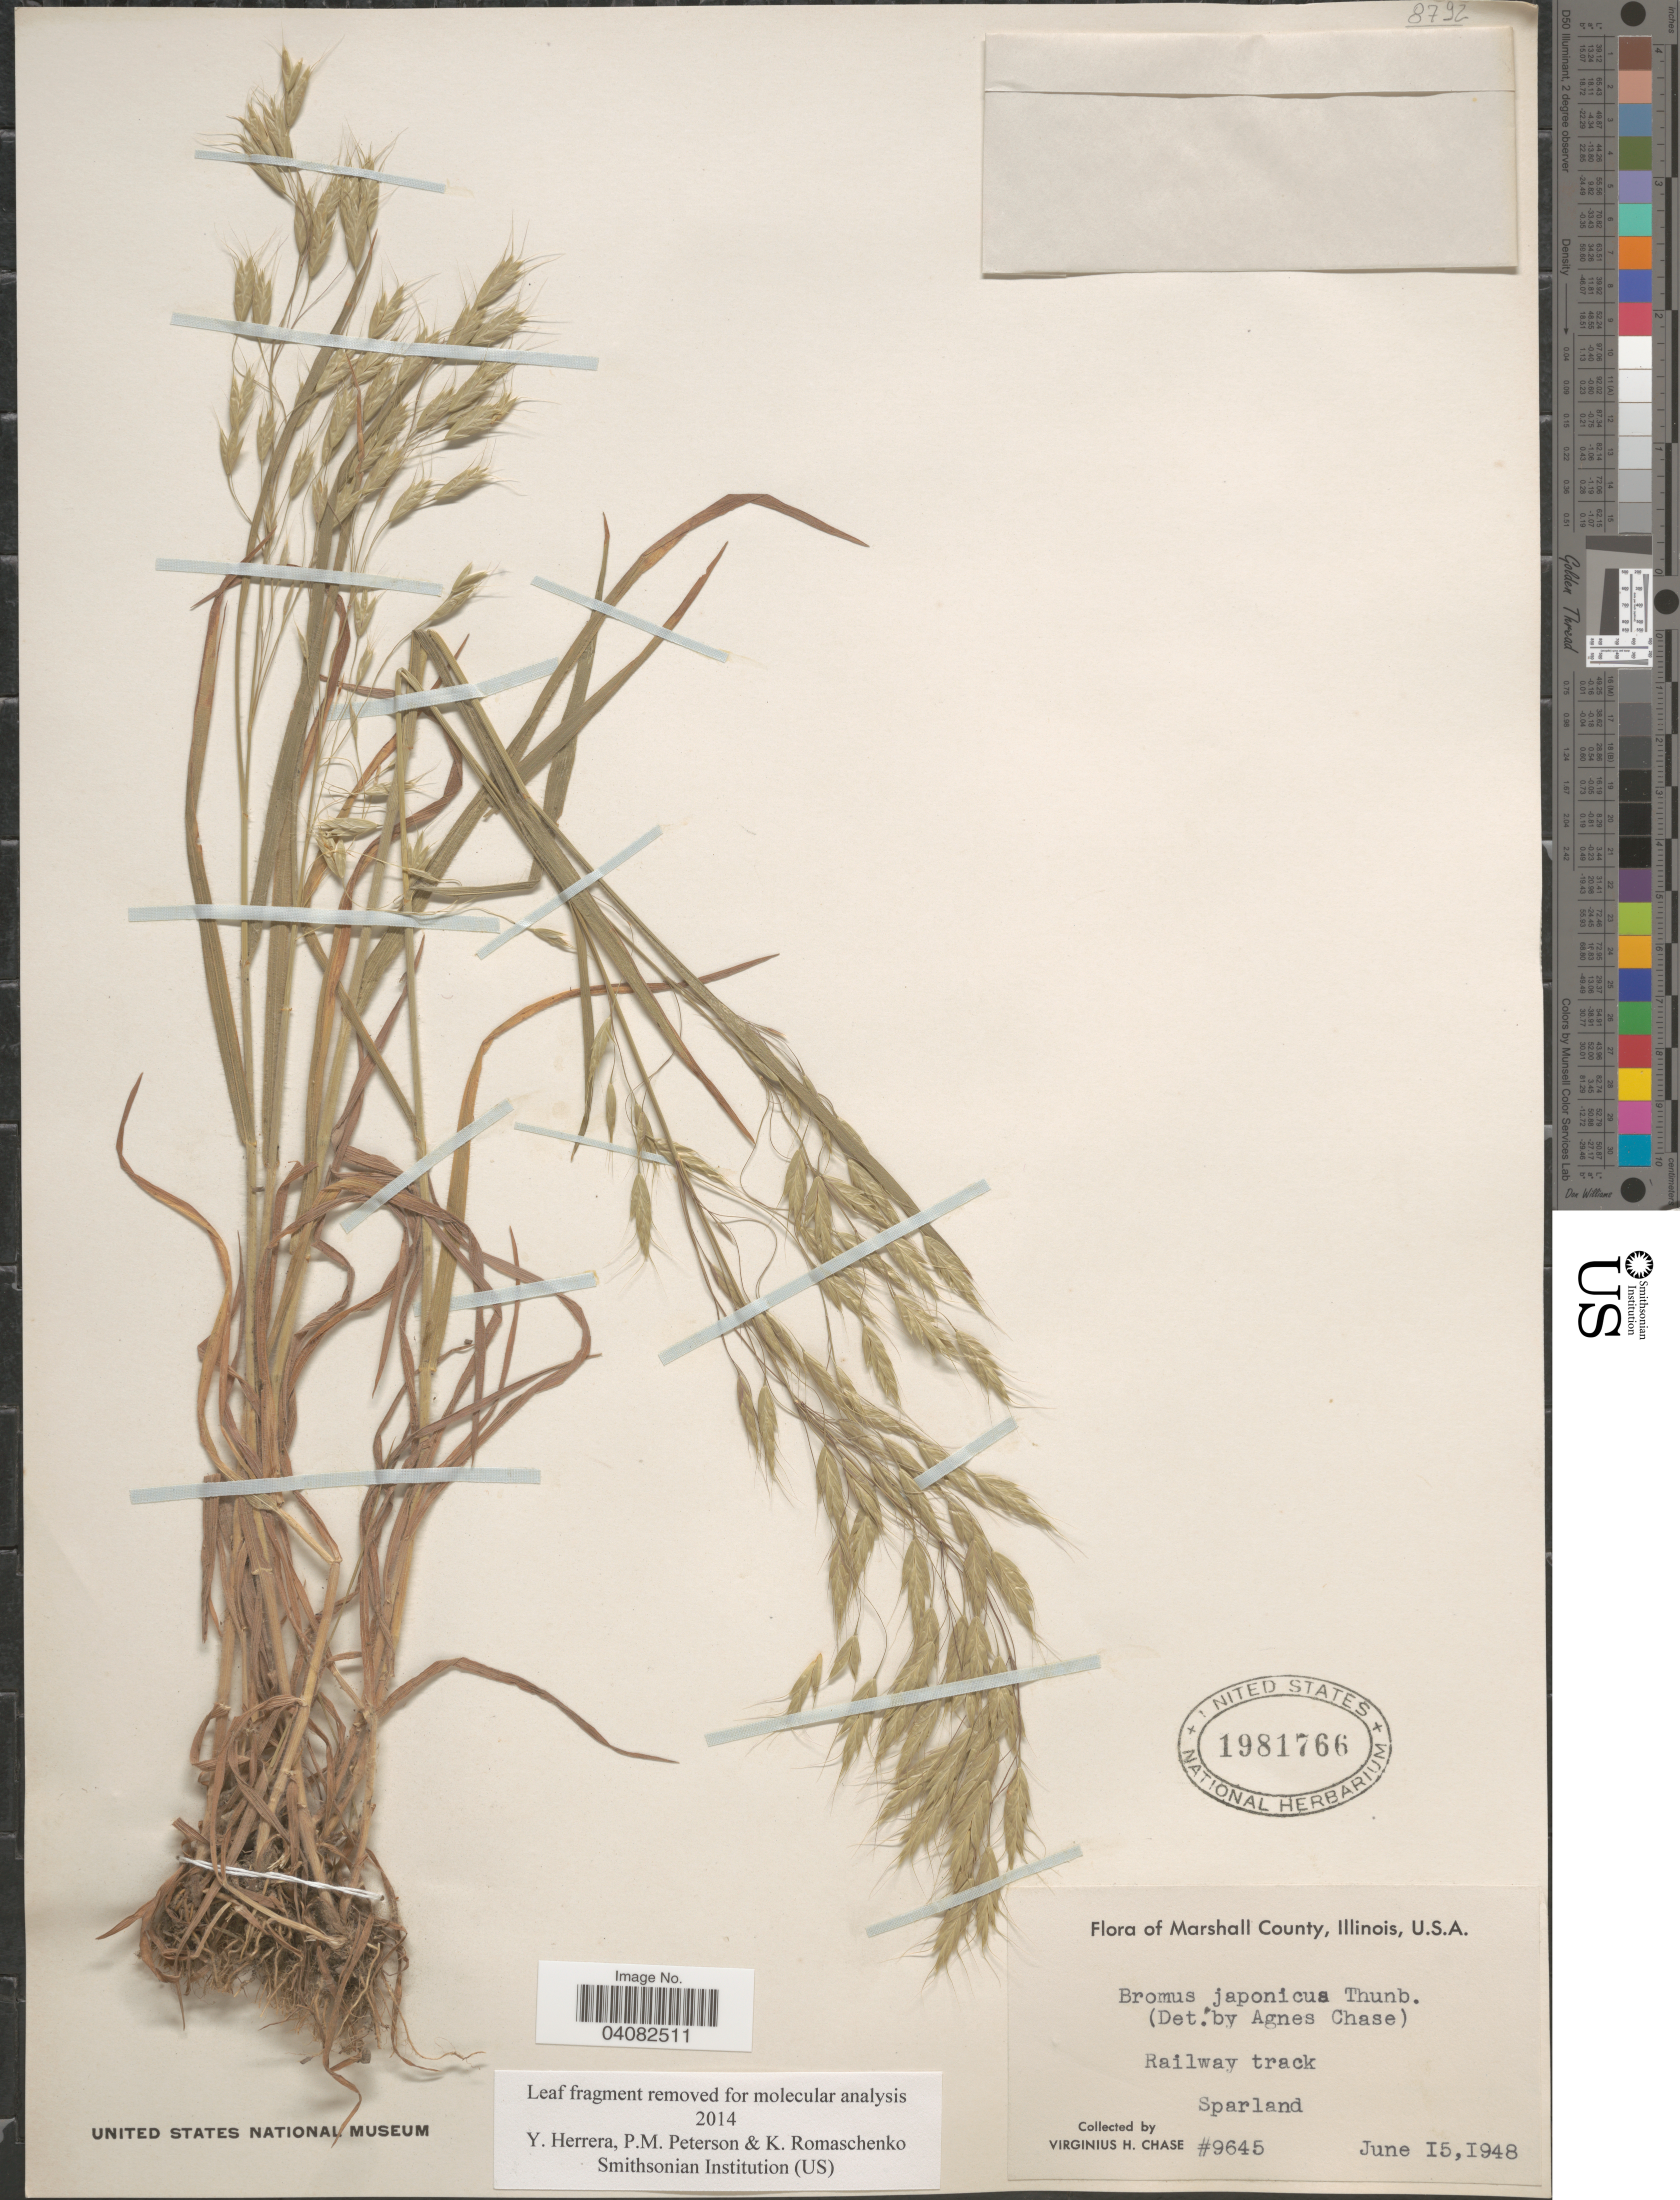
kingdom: Plantae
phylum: Tracheophyta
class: Liliopsida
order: Poales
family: Poaceae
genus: Bromus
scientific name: Bromus intermedius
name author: Gussone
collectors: V. H. Chase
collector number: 9645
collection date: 1948-06-15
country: United States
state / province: Illinois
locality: Marshall County. Railway track. Sparland.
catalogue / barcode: US 1981766